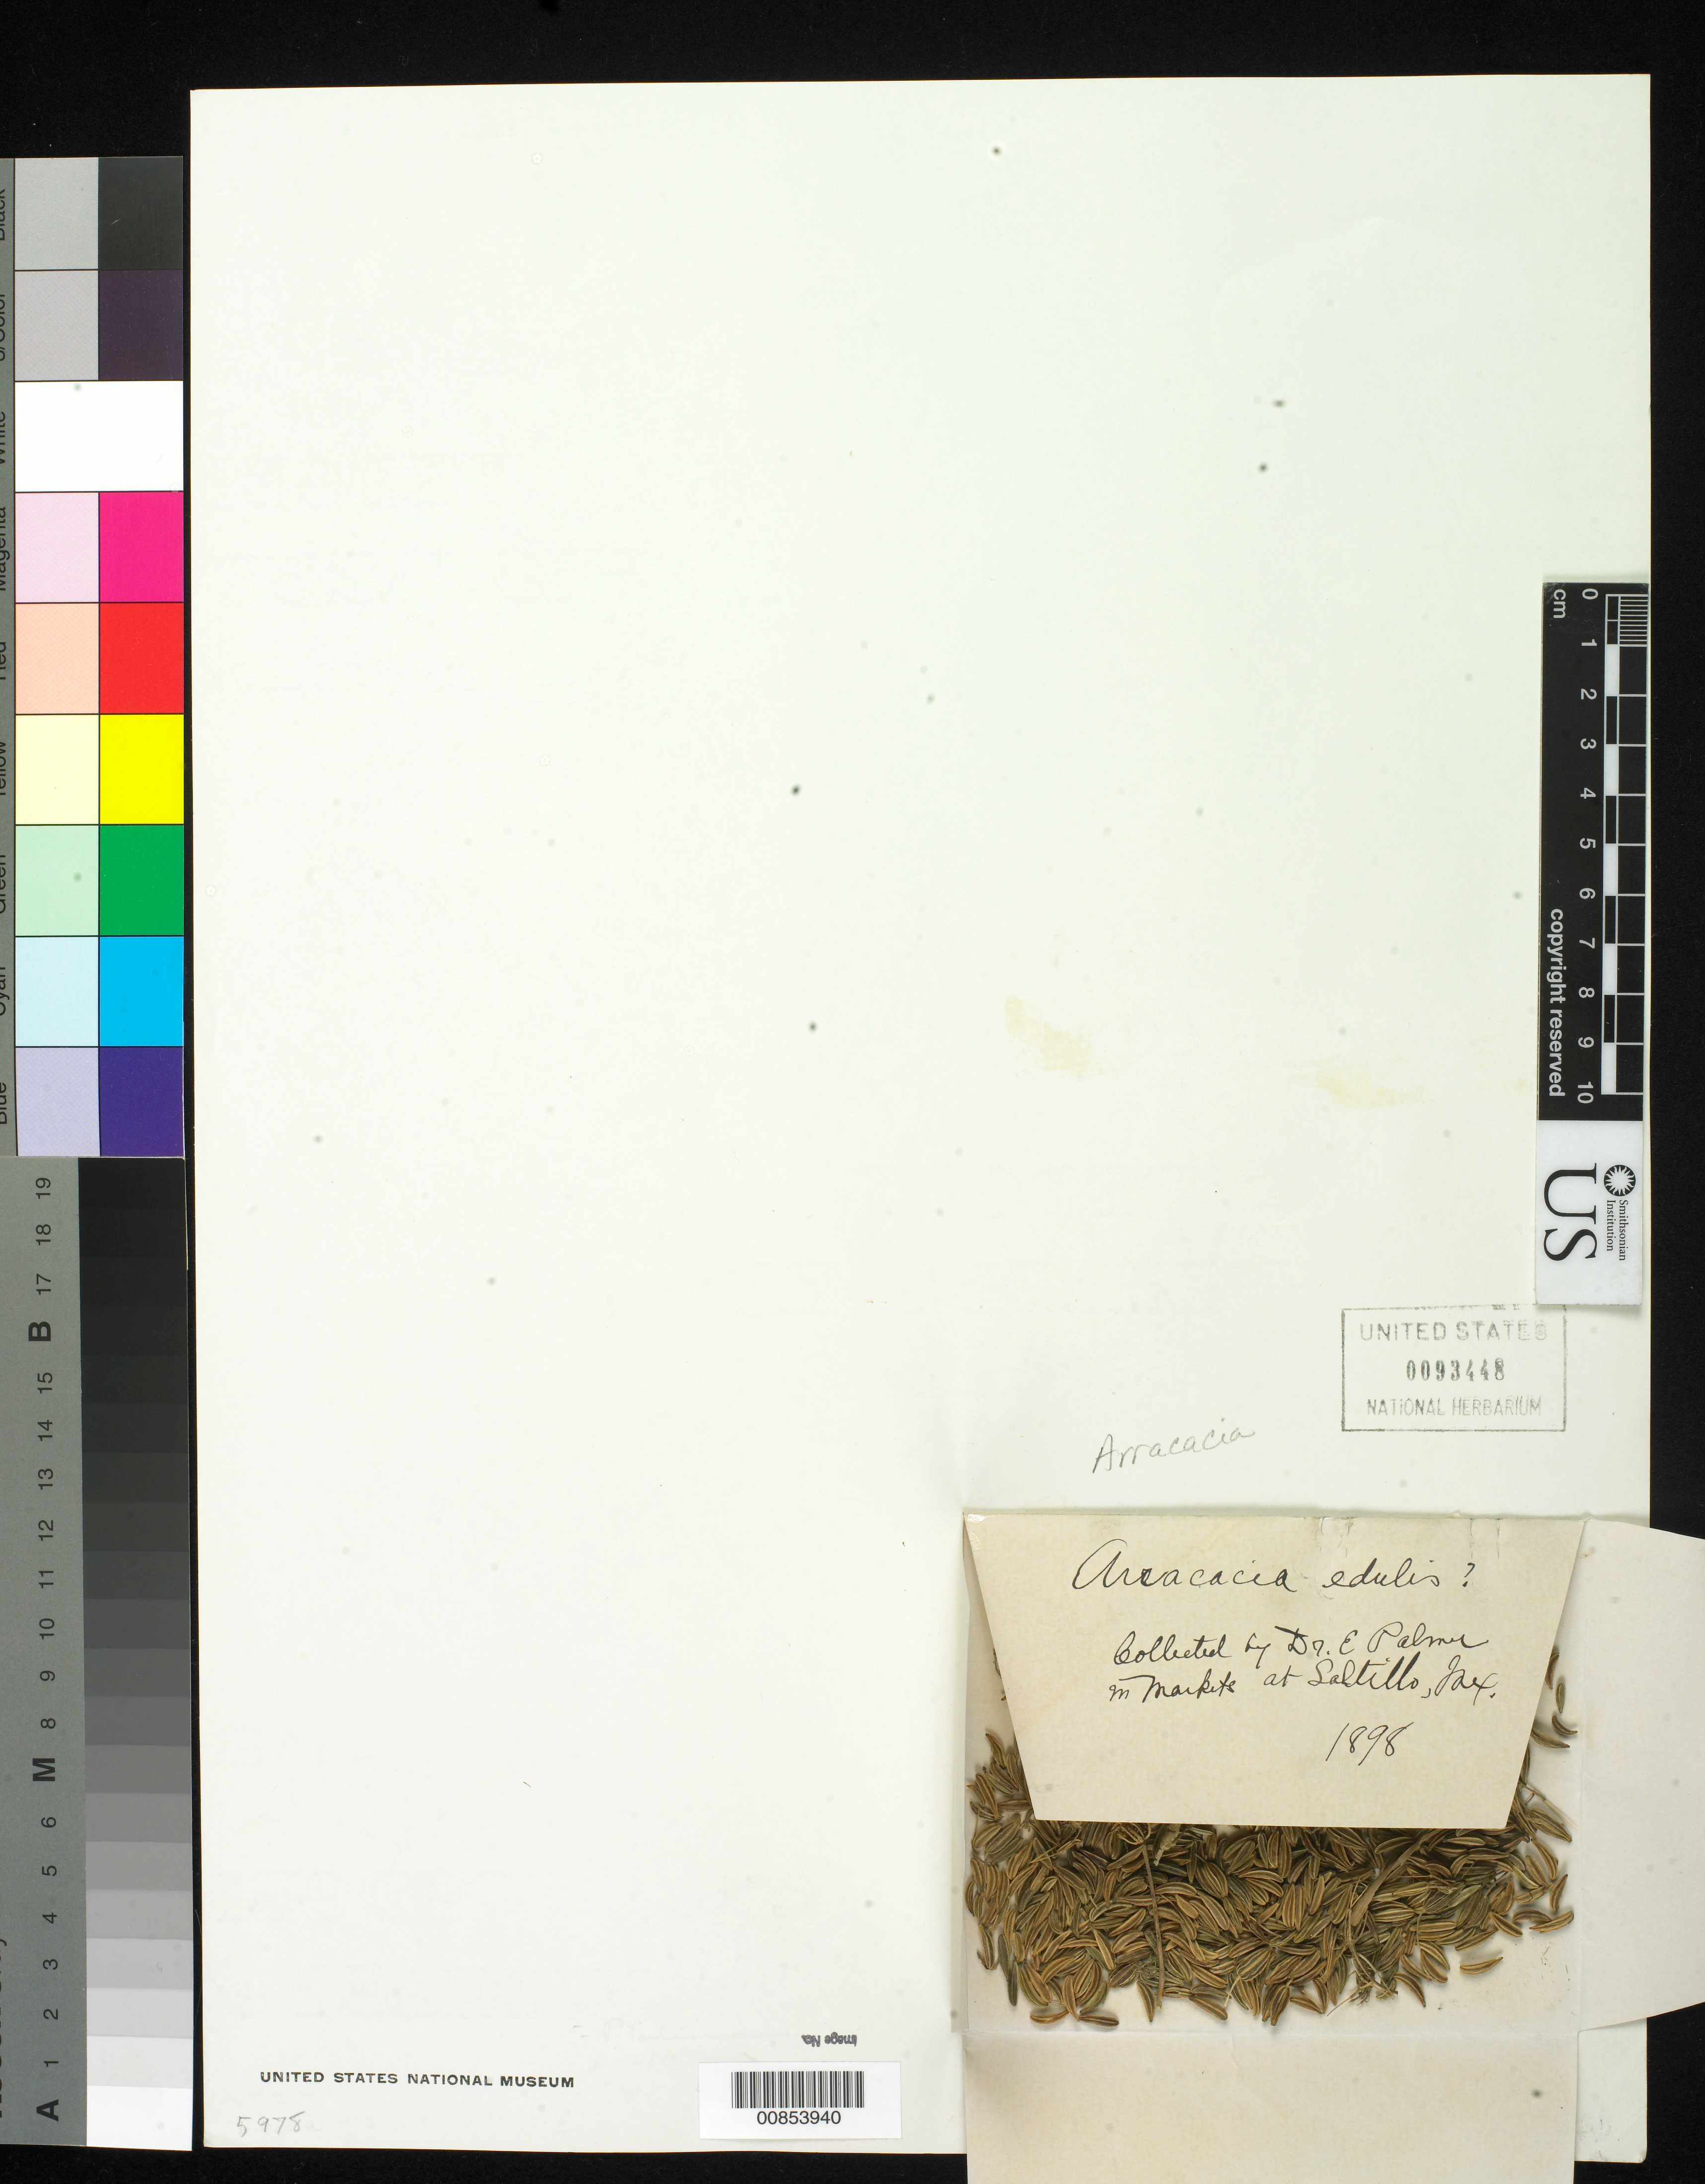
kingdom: Plantae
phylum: Tracheophyta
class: Magnoliopsida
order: Apiales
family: Apiaceae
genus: Arracacia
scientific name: Arracacia edulis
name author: S. Watson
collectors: E. Palmer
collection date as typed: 1898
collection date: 1898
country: Mexico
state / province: Coahuila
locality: Markets at Saltillo, Coahuila.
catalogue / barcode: US 93448